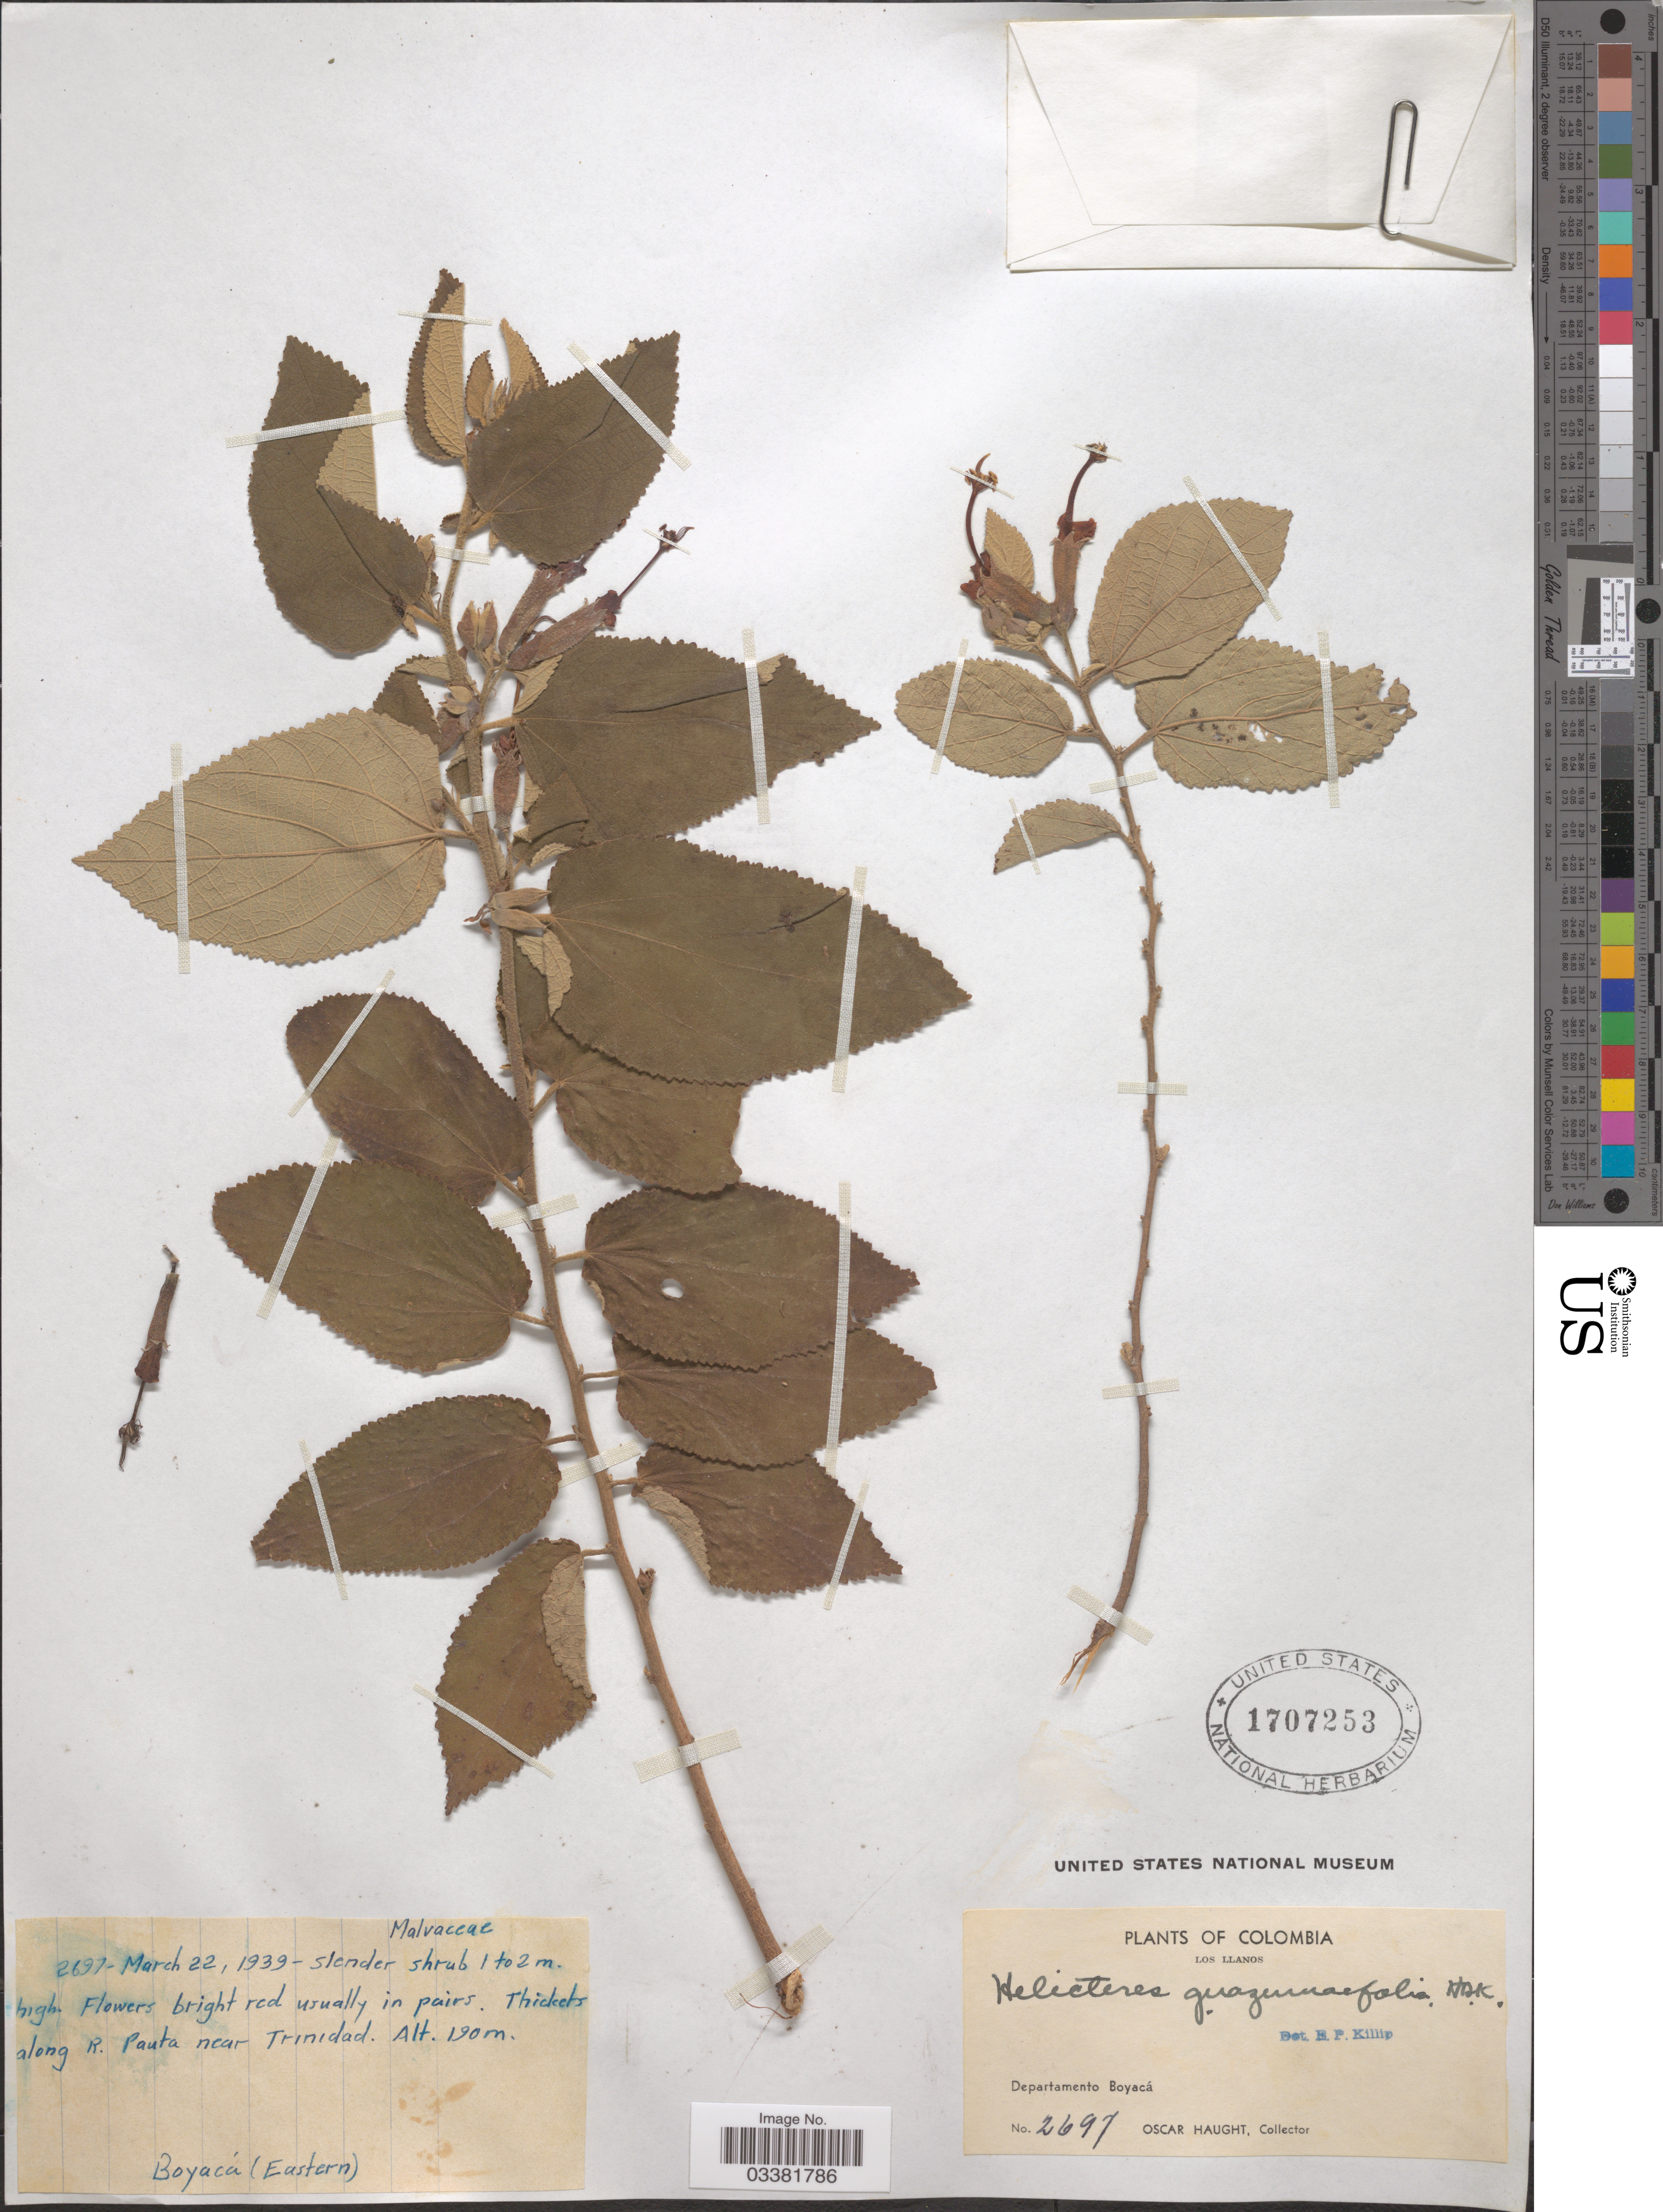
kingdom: Plantae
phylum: Tracheophyta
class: Magnoliopsida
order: Malvales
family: Malvaceae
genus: Helicteres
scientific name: Helicteres guazumifolia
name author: Kunth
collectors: O. Haught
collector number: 2697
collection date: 1939-03-22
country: Colombia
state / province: Boyacá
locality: Los Llanos. Departamento Boyacá. Along R. Pauta near Trinidad.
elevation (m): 190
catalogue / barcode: US 1707253